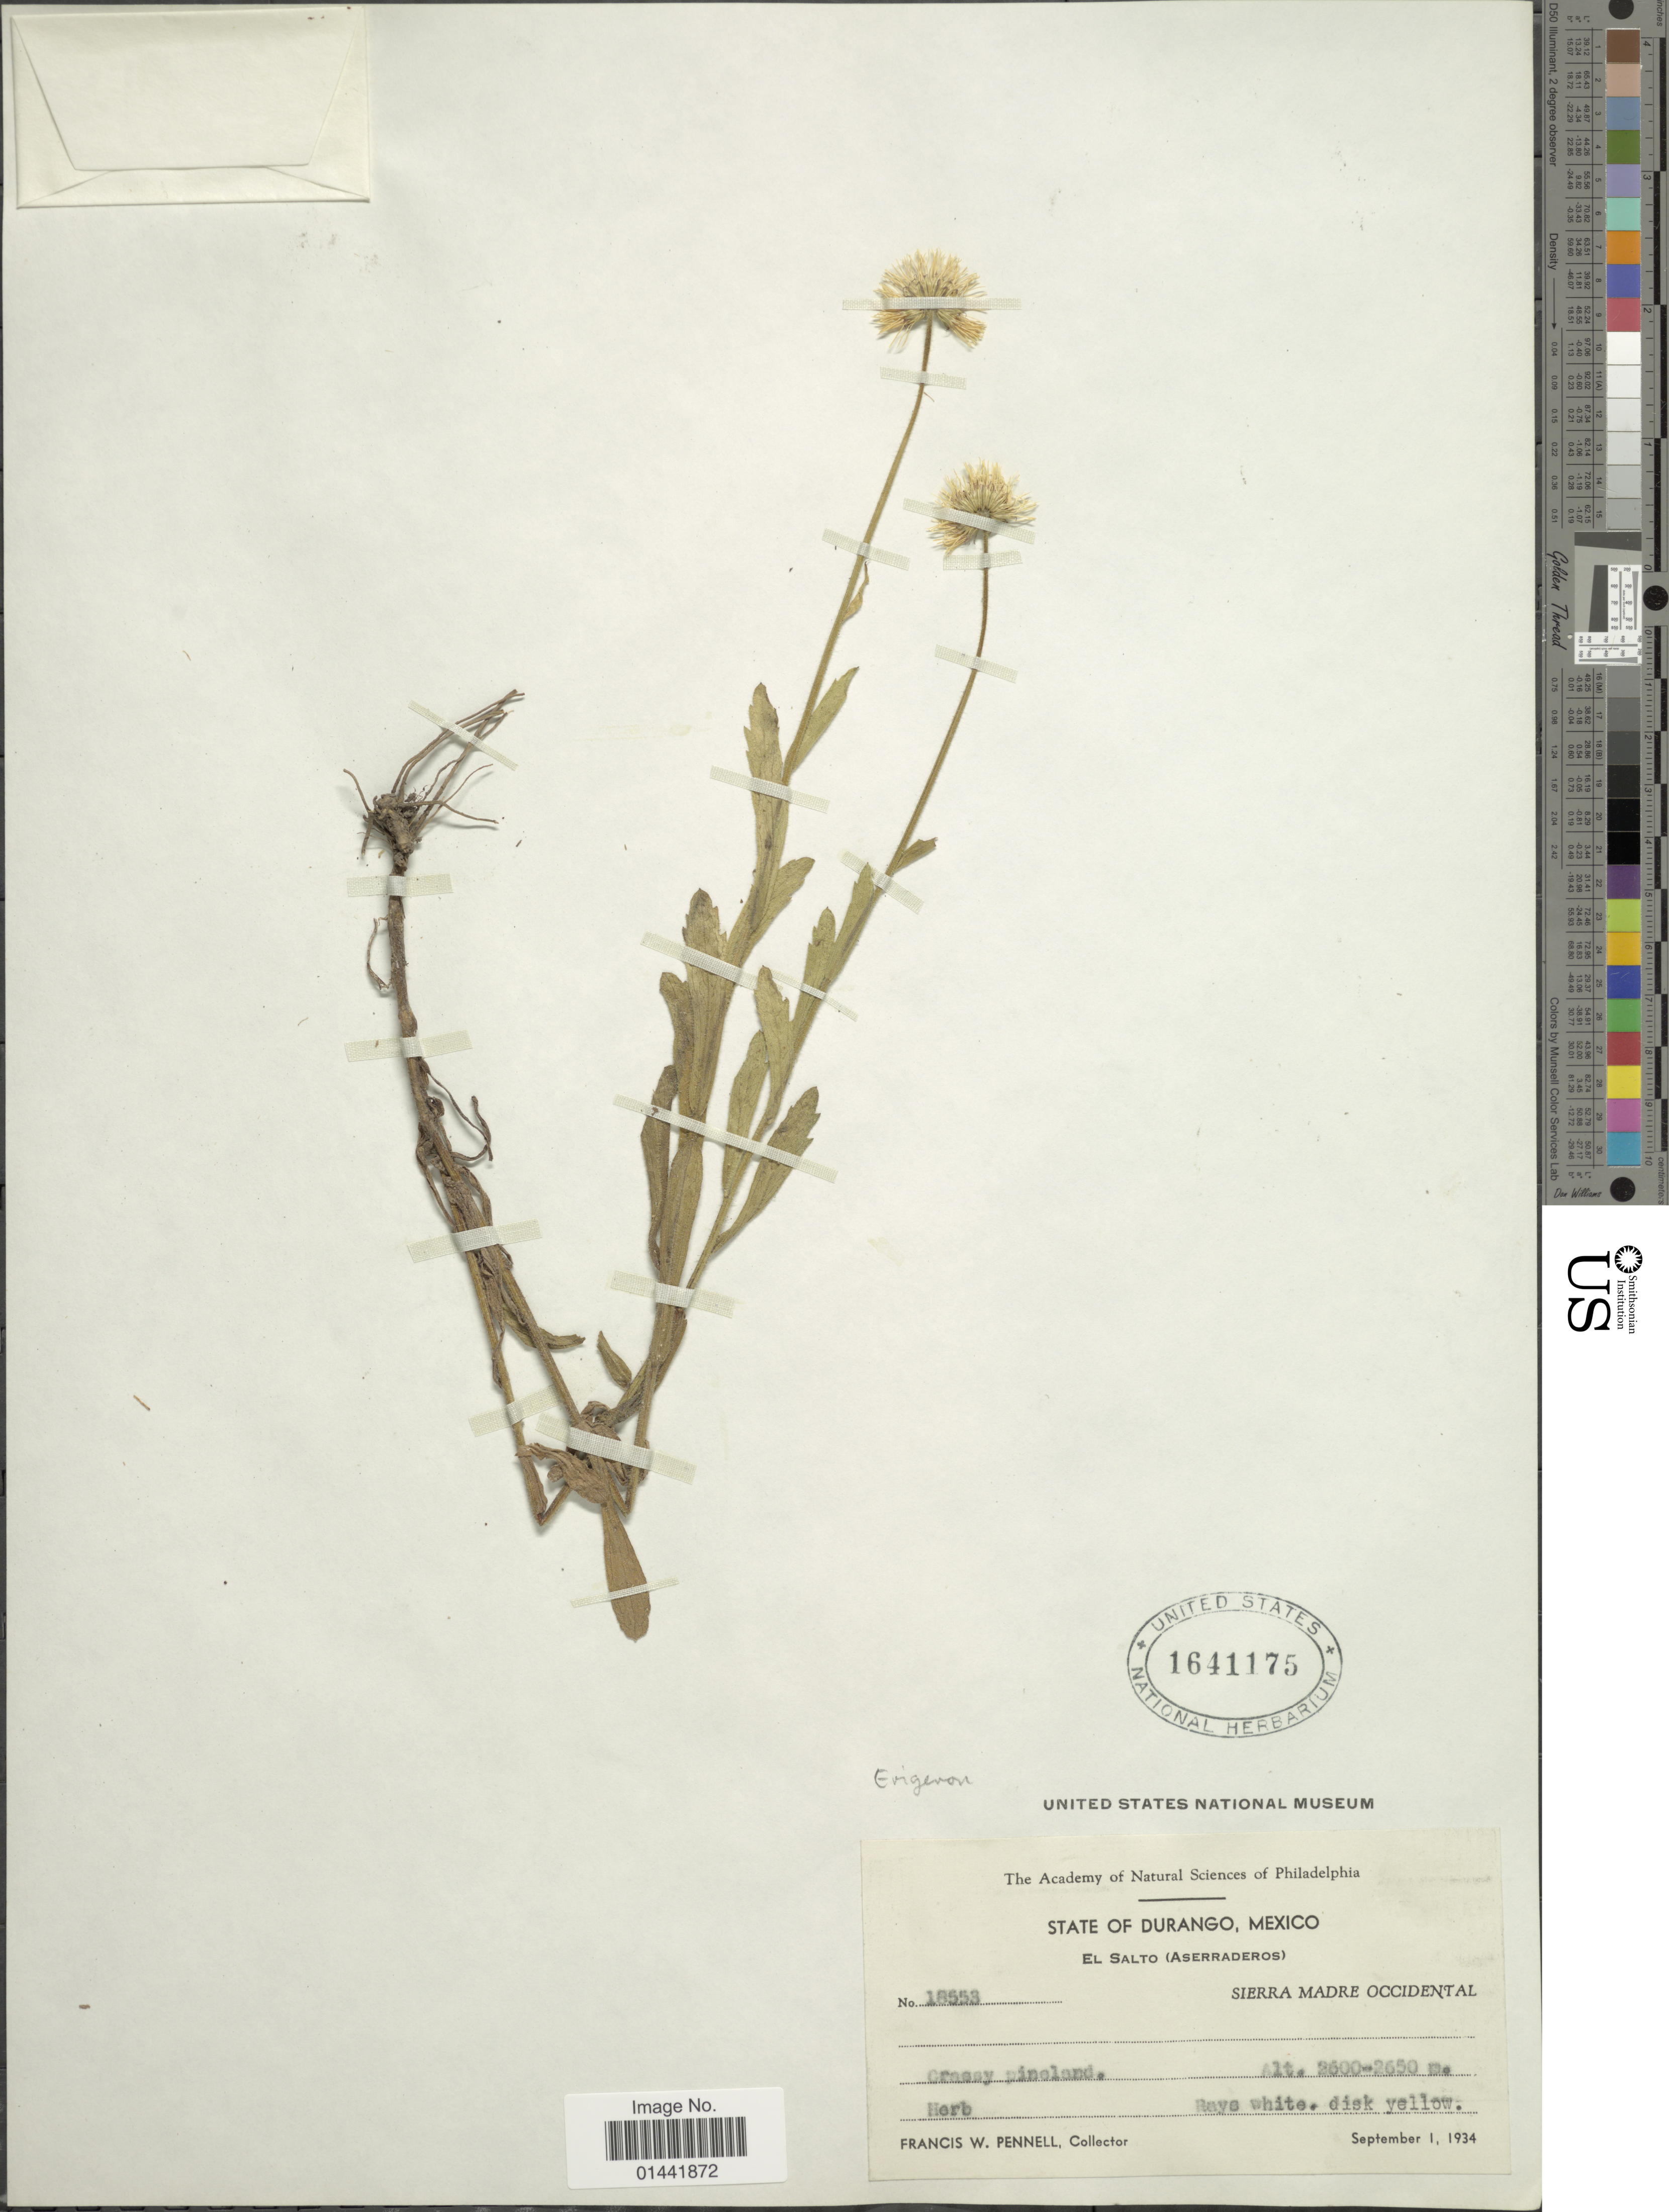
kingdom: Plantae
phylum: Tracheophyta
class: Magnoliopsida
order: Asterales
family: Asteraceae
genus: Erigeron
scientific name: Erigeron scaposus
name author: DC.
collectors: F. W. Pennell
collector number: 18553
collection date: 1934-09-01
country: Mexico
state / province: Durango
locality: El Salto (Aserraderos) Sierra Madre Occidental, crassy pineland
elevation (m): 2600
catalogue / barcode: US 1641175